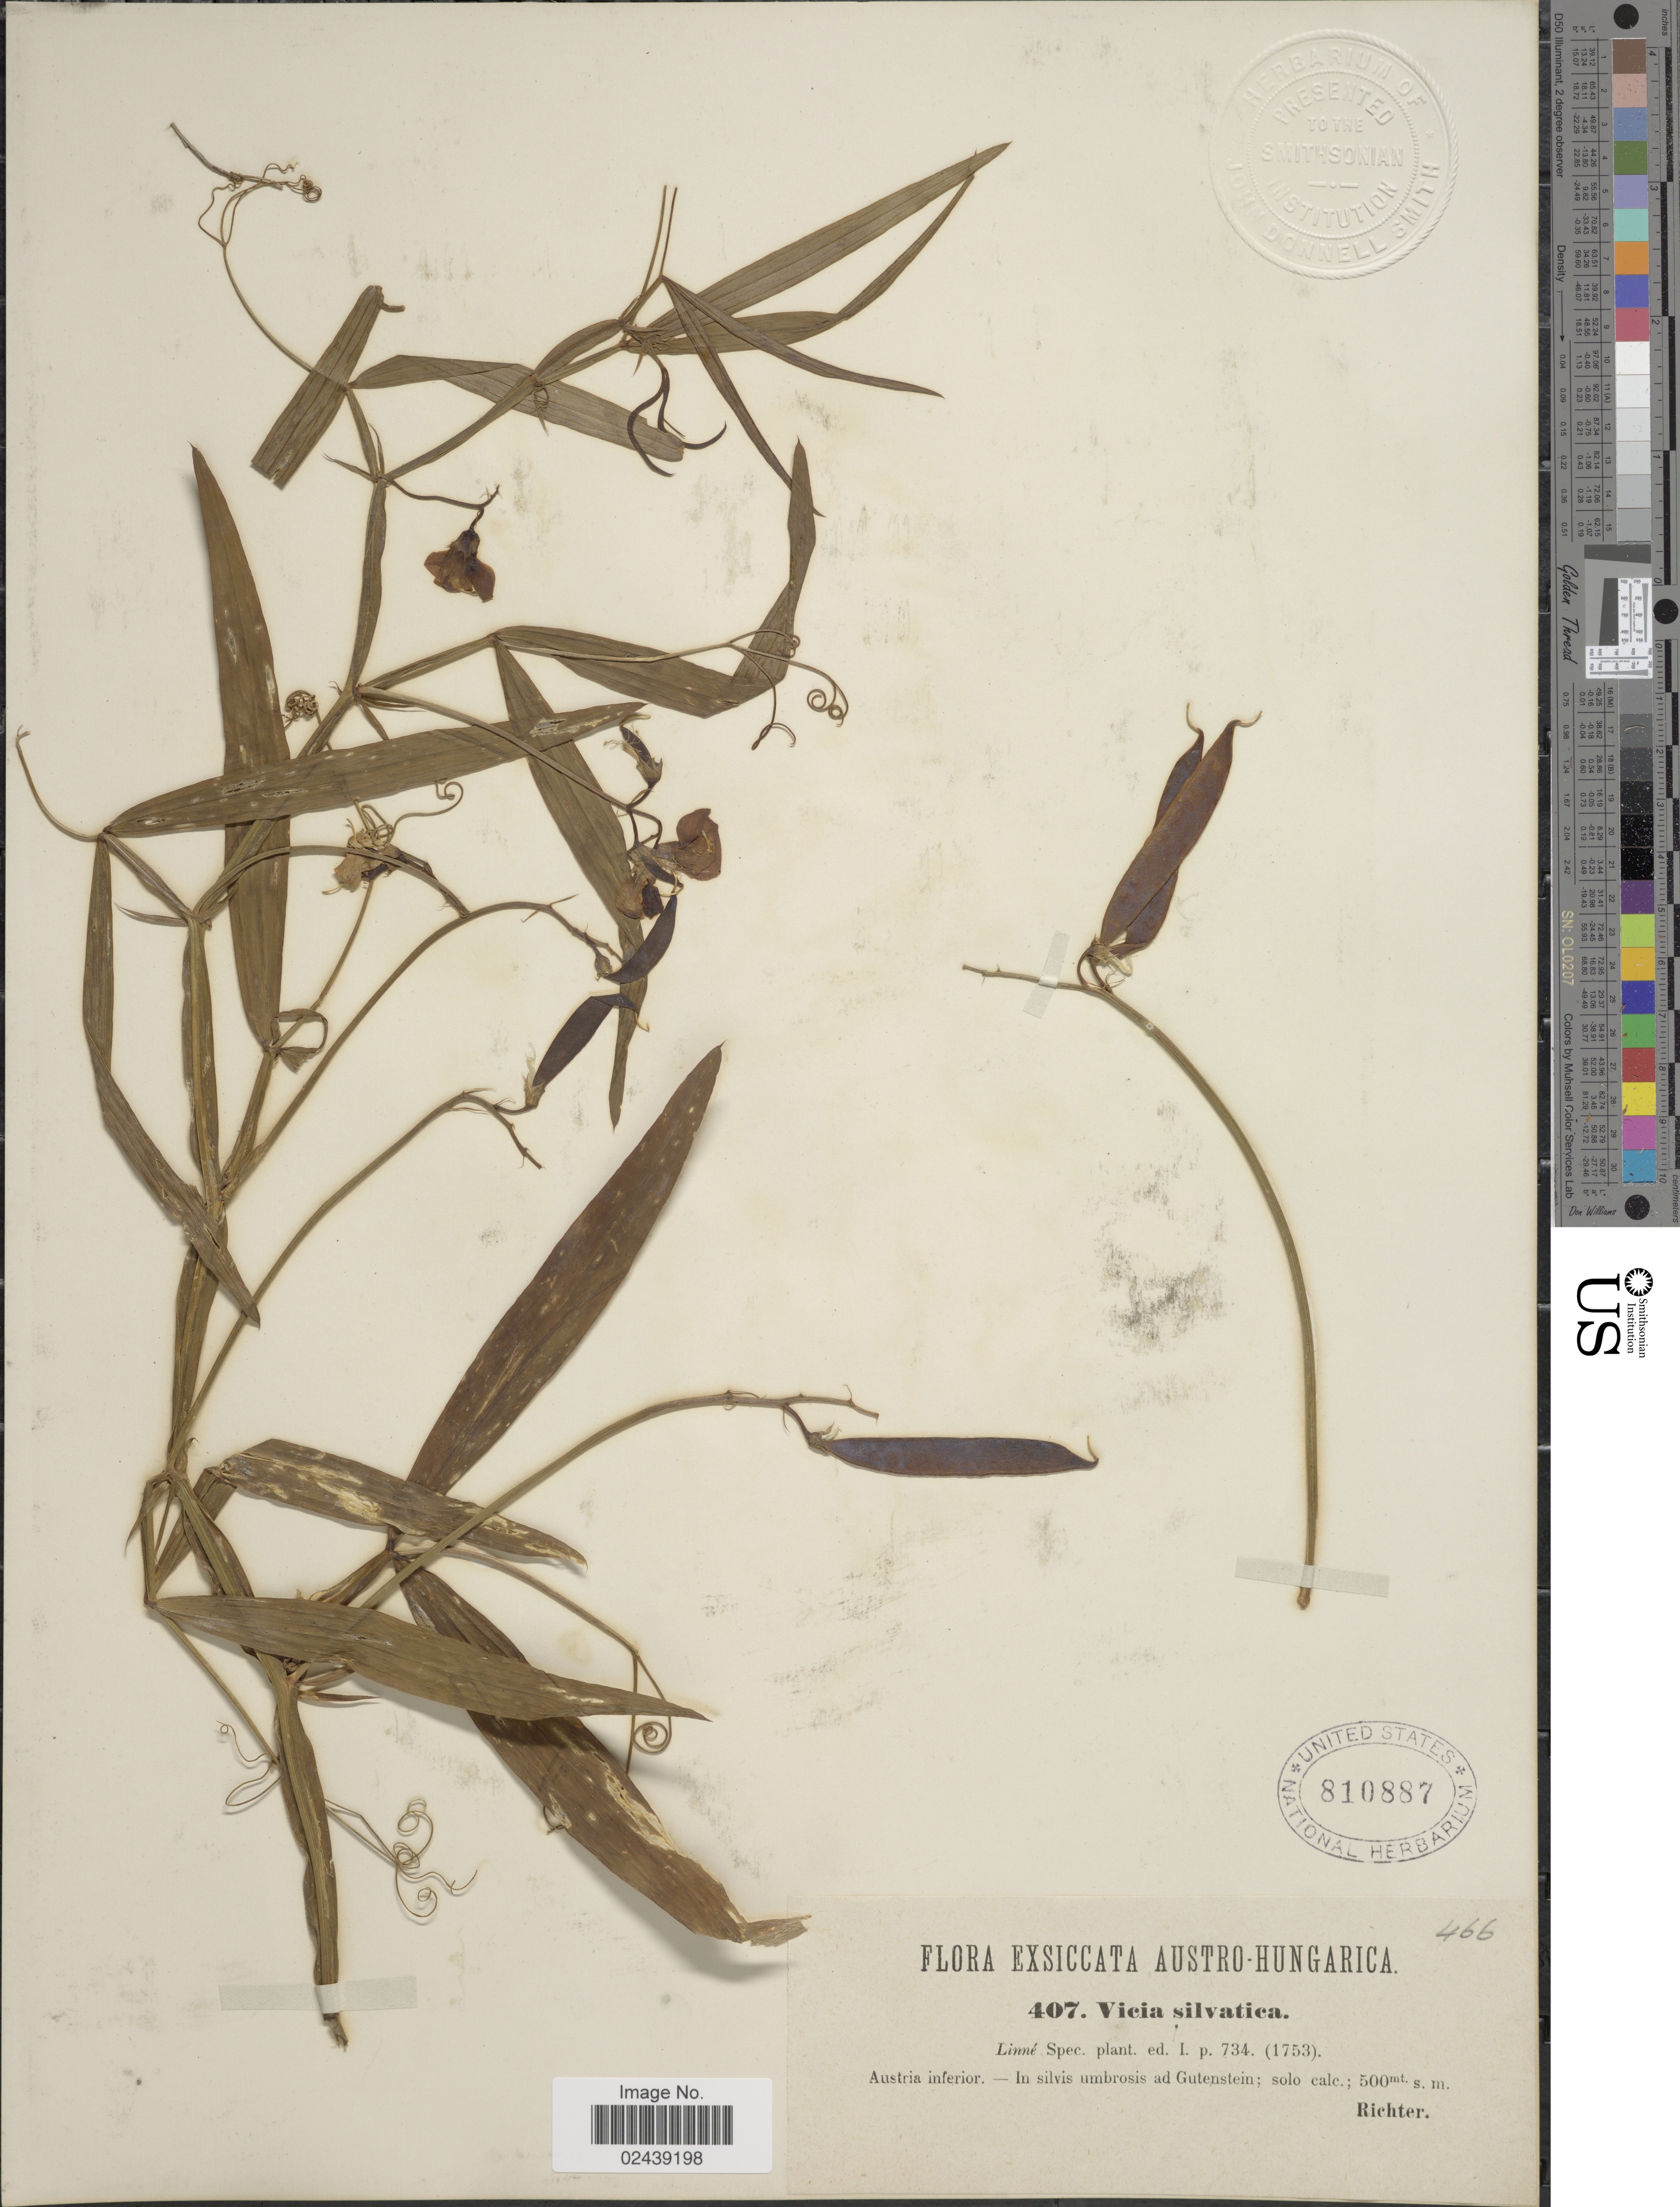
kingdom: Plantae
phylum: Tracheophyta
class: Magnoliopsida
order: Fabales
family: Fabaceae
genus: Vicia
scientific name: Vicia sylvatica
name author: L.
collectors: -- Richter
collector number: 407/466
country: Germany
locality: Austria inferior. in silvis umbrosis ad Gutenstein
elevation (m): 500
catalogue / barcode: US 810887